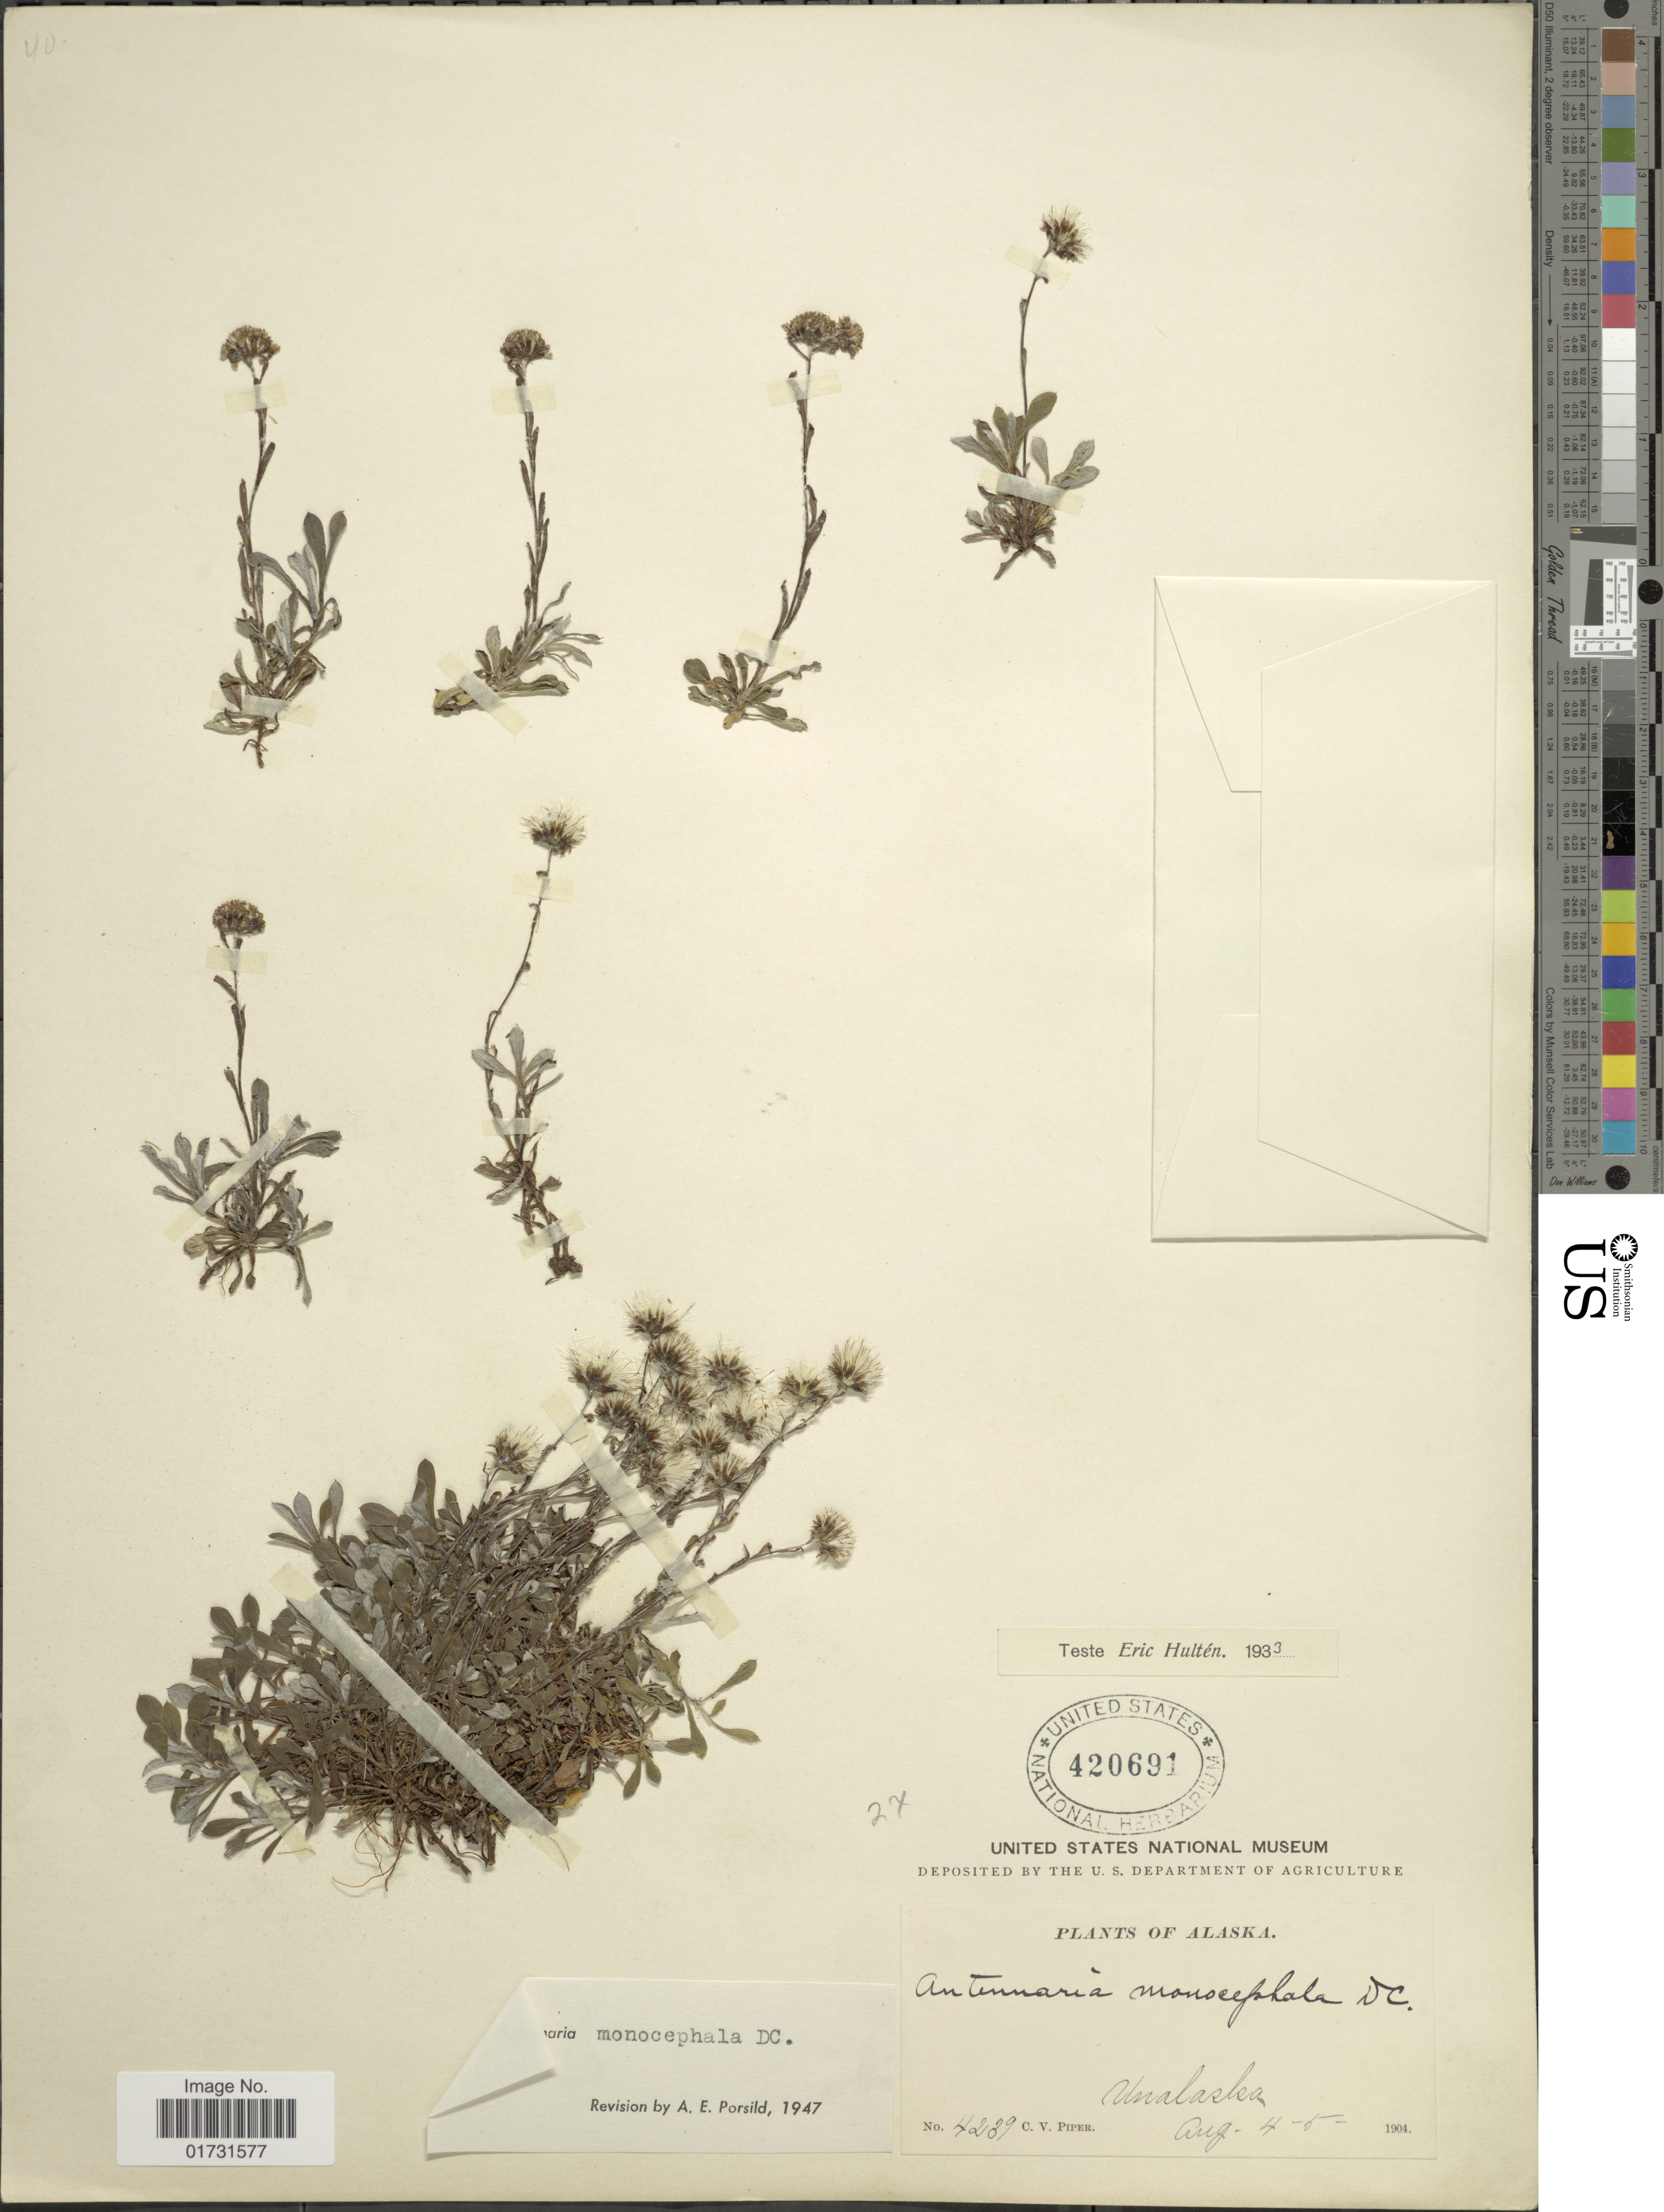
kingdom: Plantae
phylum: Tracheophyta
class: Magnoliopsida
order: Asterales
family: Asteraceae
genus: Antennaria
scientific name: Antennaria monocephala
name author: DC.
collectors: C. V. Piper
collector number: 4239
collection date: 1904-08-04/1904-08-05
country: United States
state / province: Alaska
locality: Unalaska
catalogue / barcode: US 420691